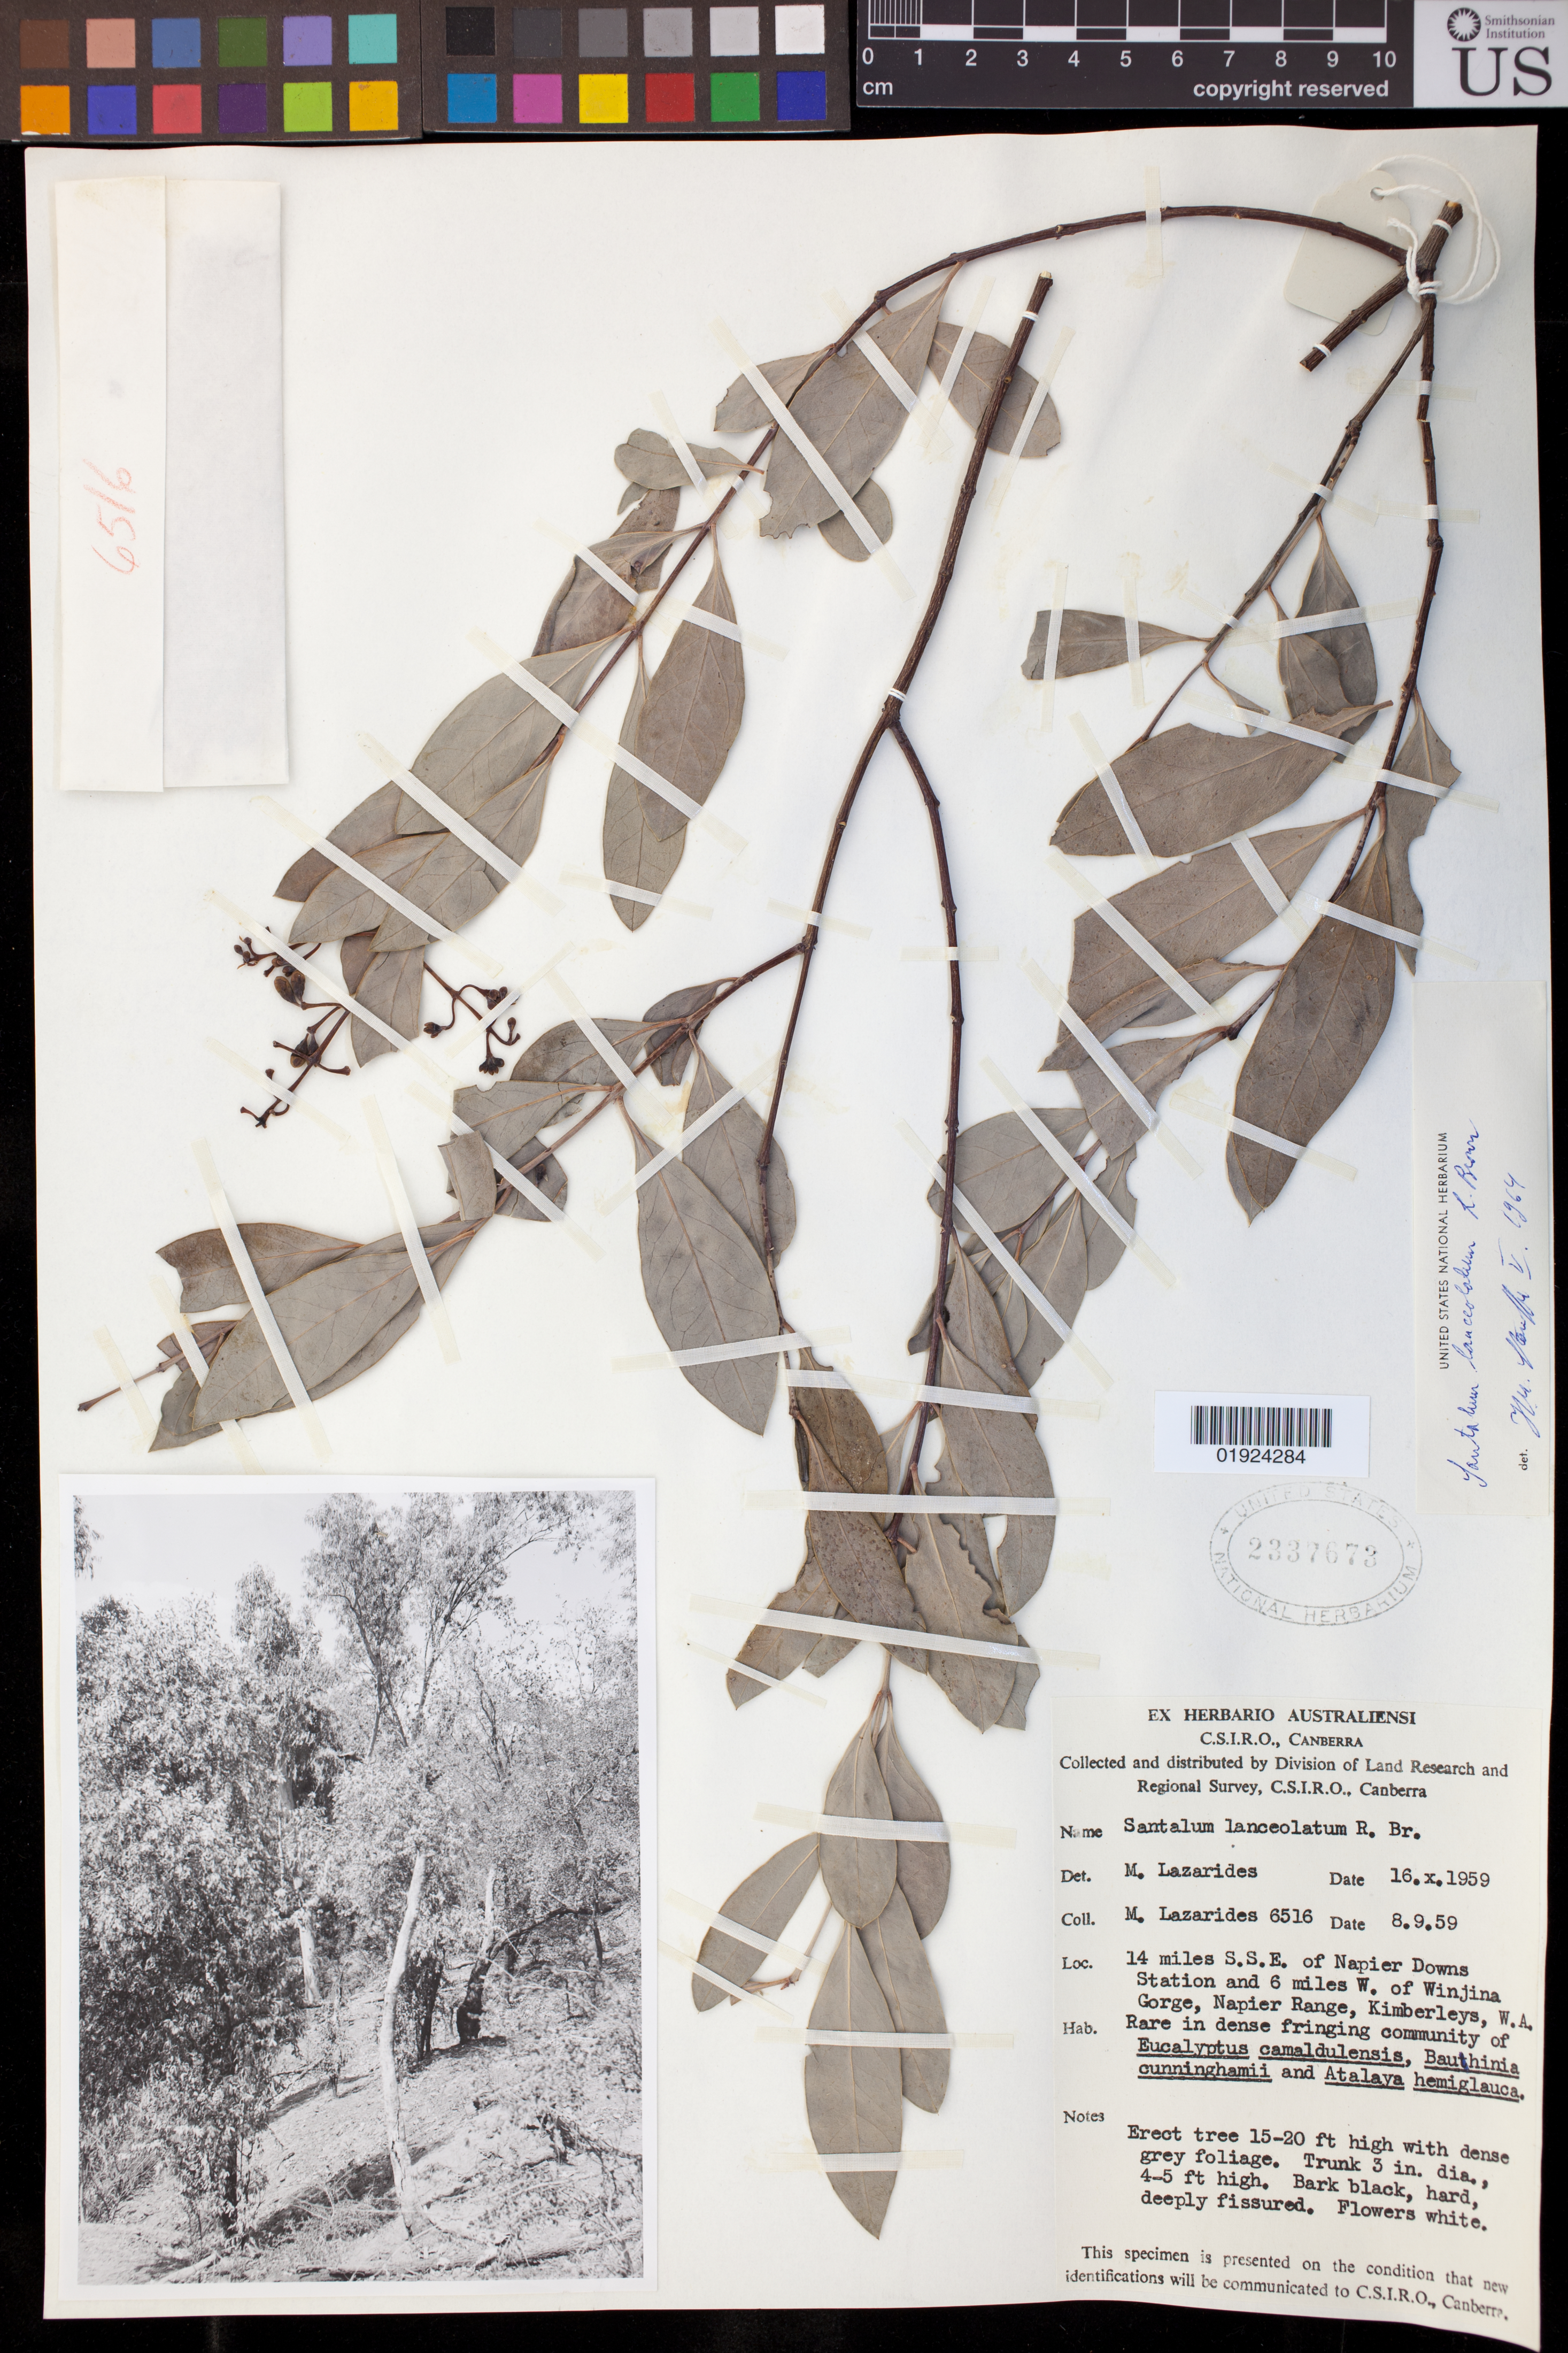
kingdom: Plantae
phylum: Tracheophyta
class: Magnoliopsida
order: Santalales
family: Santalaceae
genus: Santalum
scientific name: Santalum lanceolatum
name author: Schltdl.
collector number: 6516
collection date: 1959-09-08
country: Australia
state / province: Western Australia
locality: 14 miles SSE of Napier Downs Station and 6 miles W. of Winjina Gorge, Napier Range, Kimberleys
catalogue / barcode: US 2337673